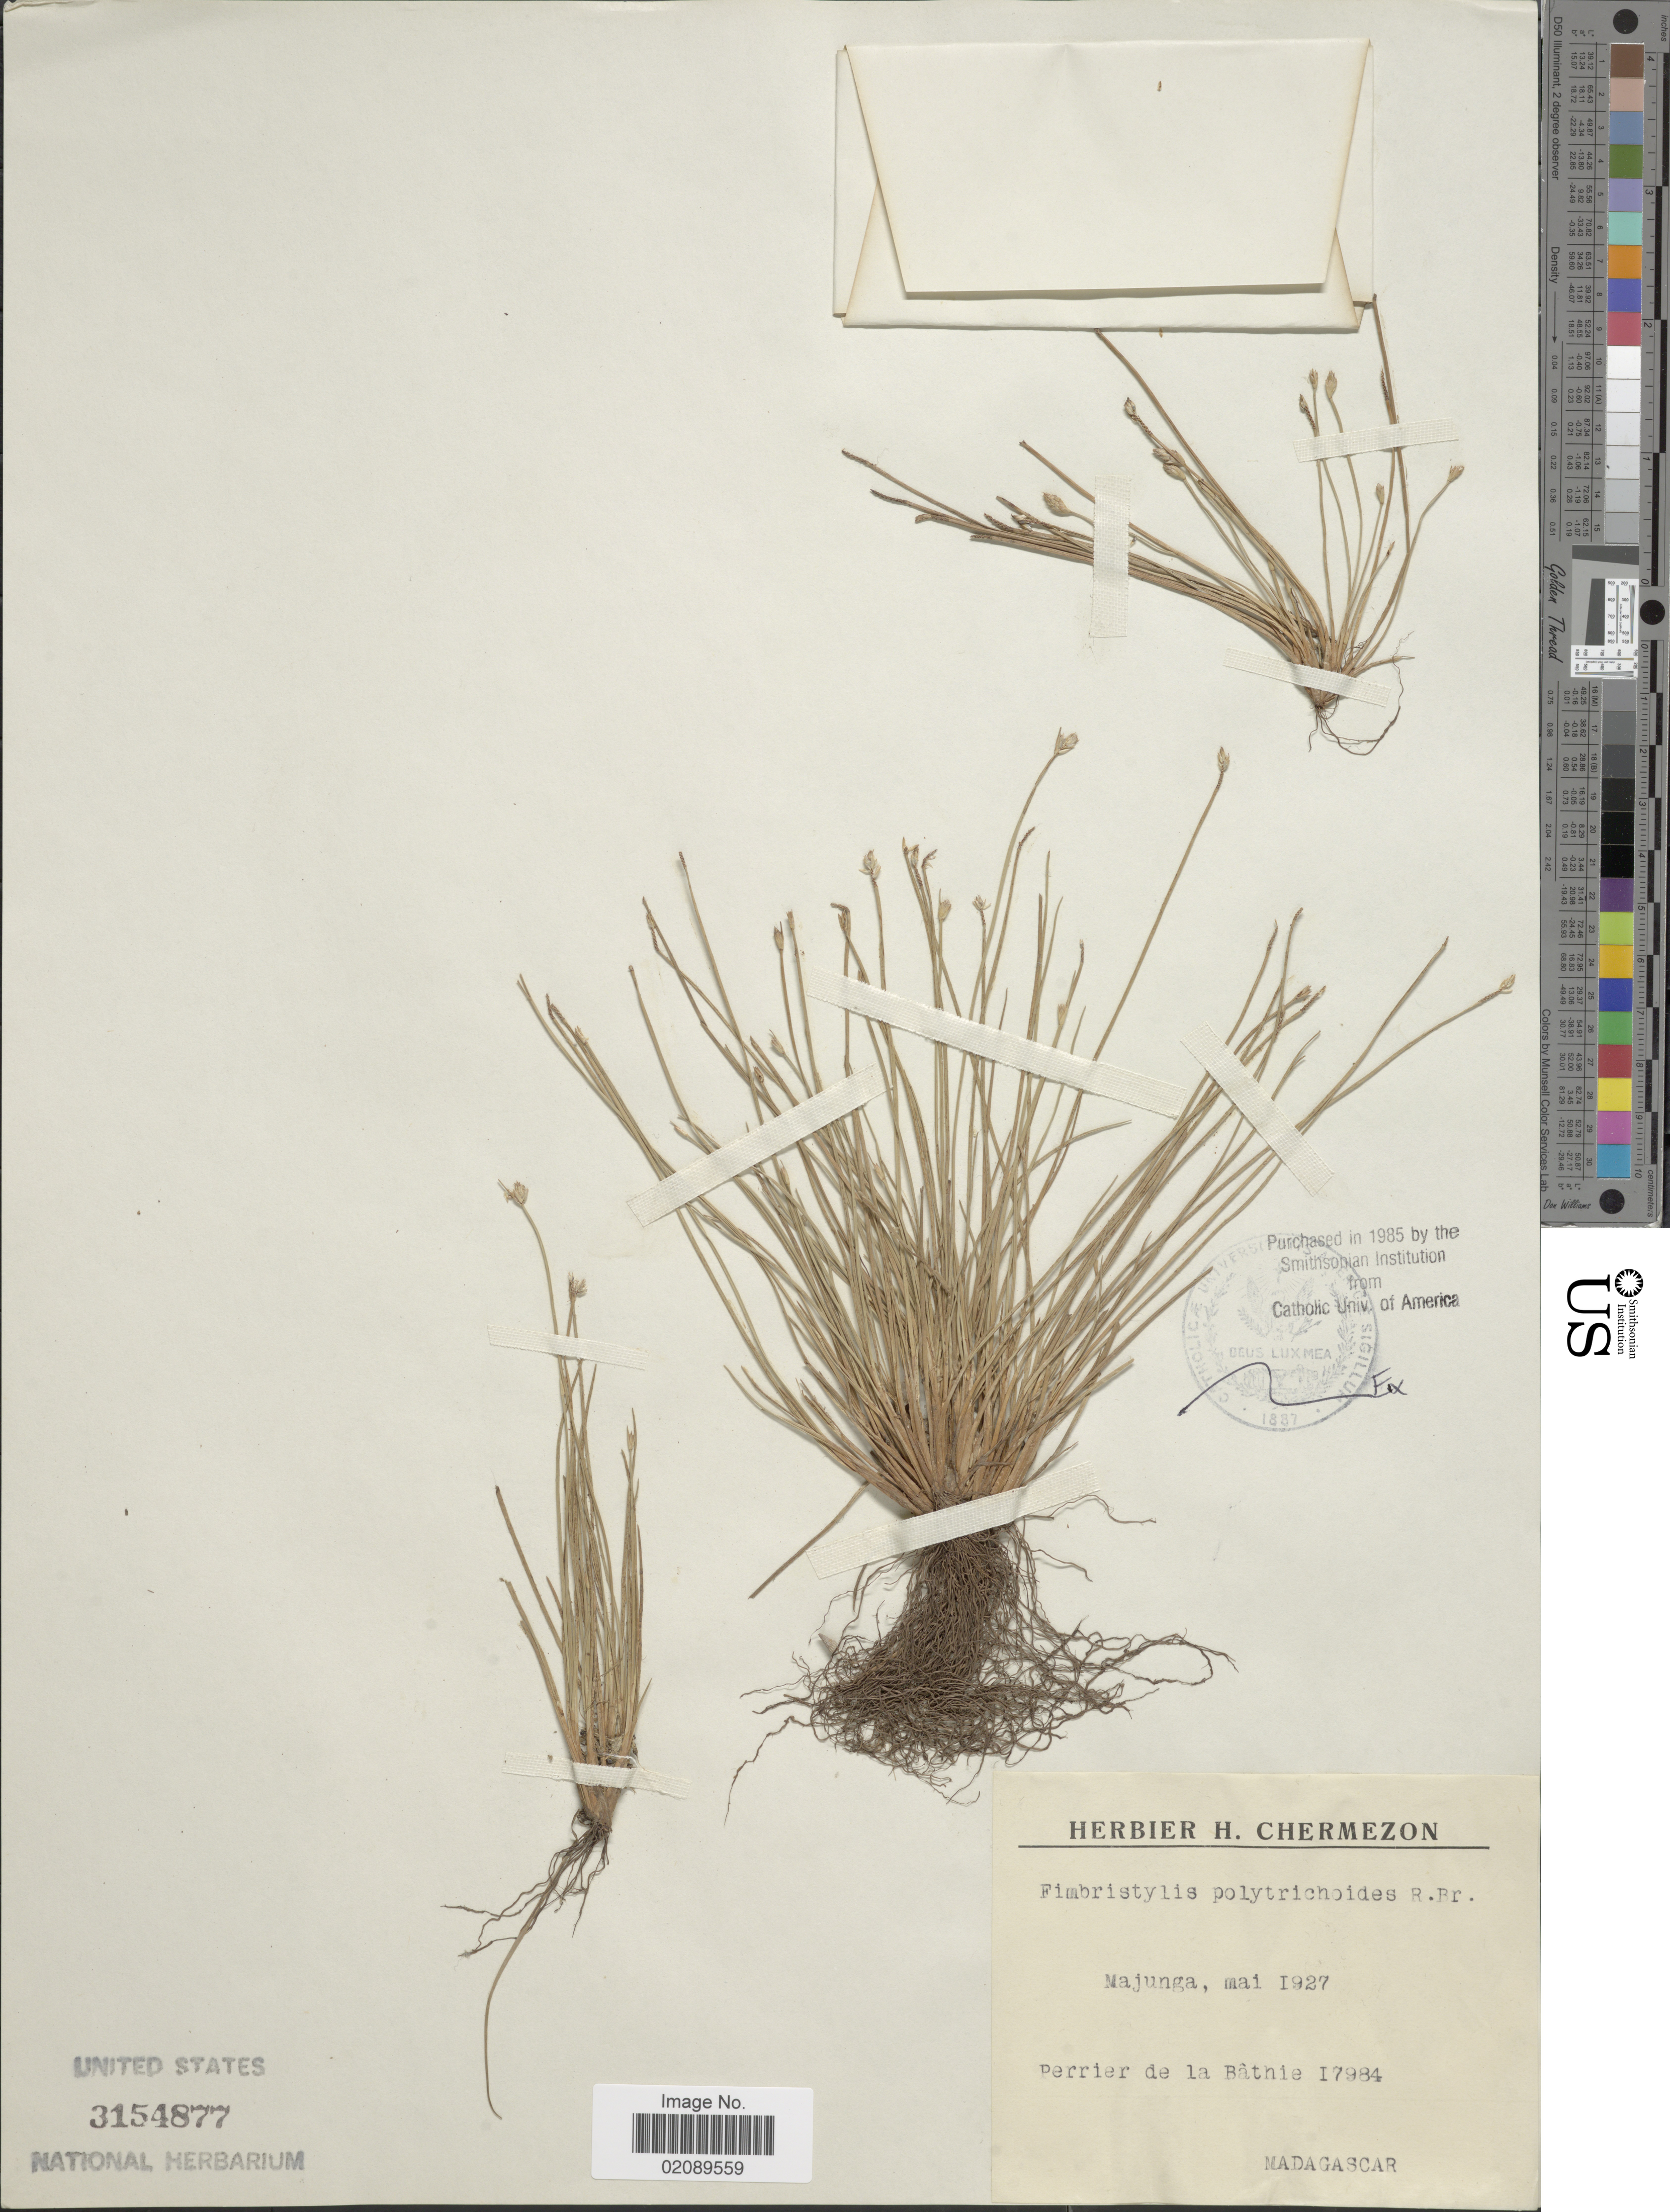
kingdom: Plantae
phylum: Tracheophyta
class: Liliopsida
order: Poales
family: Cyperaceae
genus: Fimbristylis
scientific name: Fimbristylis polytrichoides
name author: (Retz.) Vahl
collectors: Perrier de la Bâthie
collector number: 17984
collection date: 1927-05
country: Madagascar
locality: Majunga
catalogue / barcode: US 3154877